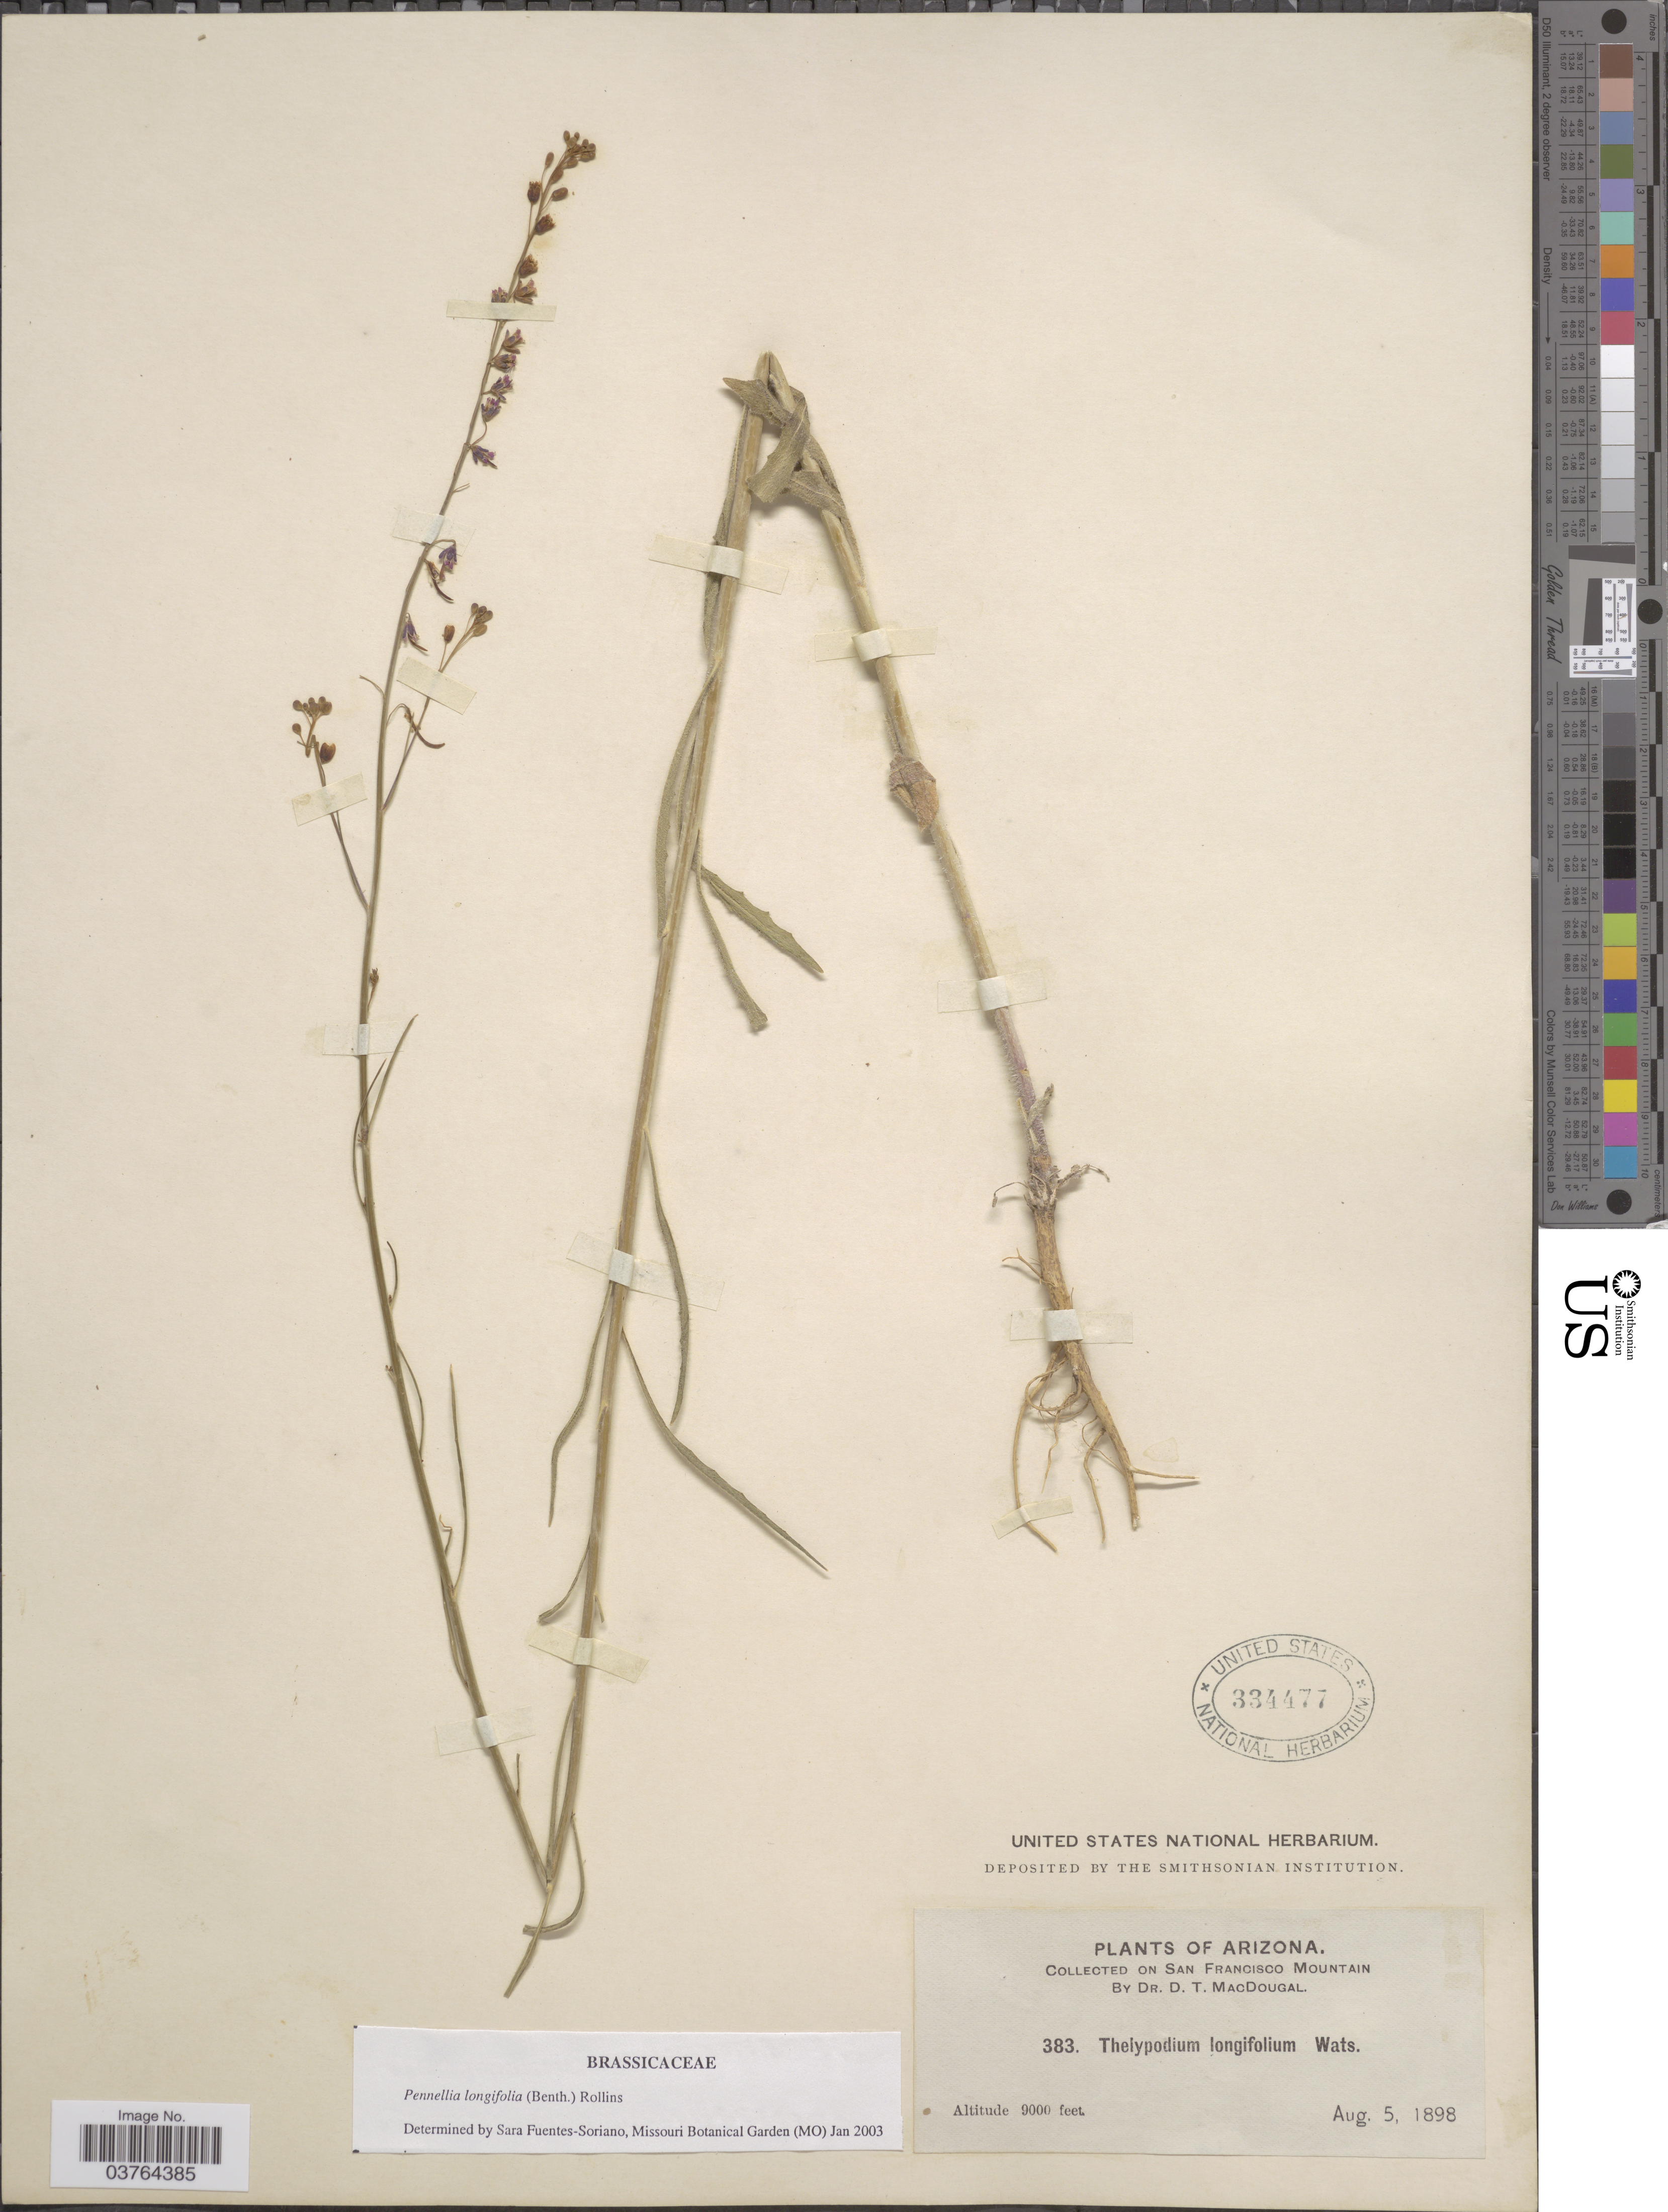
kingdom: Plantae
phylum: Tracheophyta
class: Magnoliopsida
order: Brassicales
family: Brassicaceae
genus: Pennellia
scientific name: Pennellia longifolia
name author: (Benth.) Rollins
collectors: D. T. MacDougal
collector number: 383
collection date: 1898-08-05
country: United States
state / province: Arizona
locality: San Francisco Mountain.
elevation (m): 2743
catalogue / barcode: US 334477